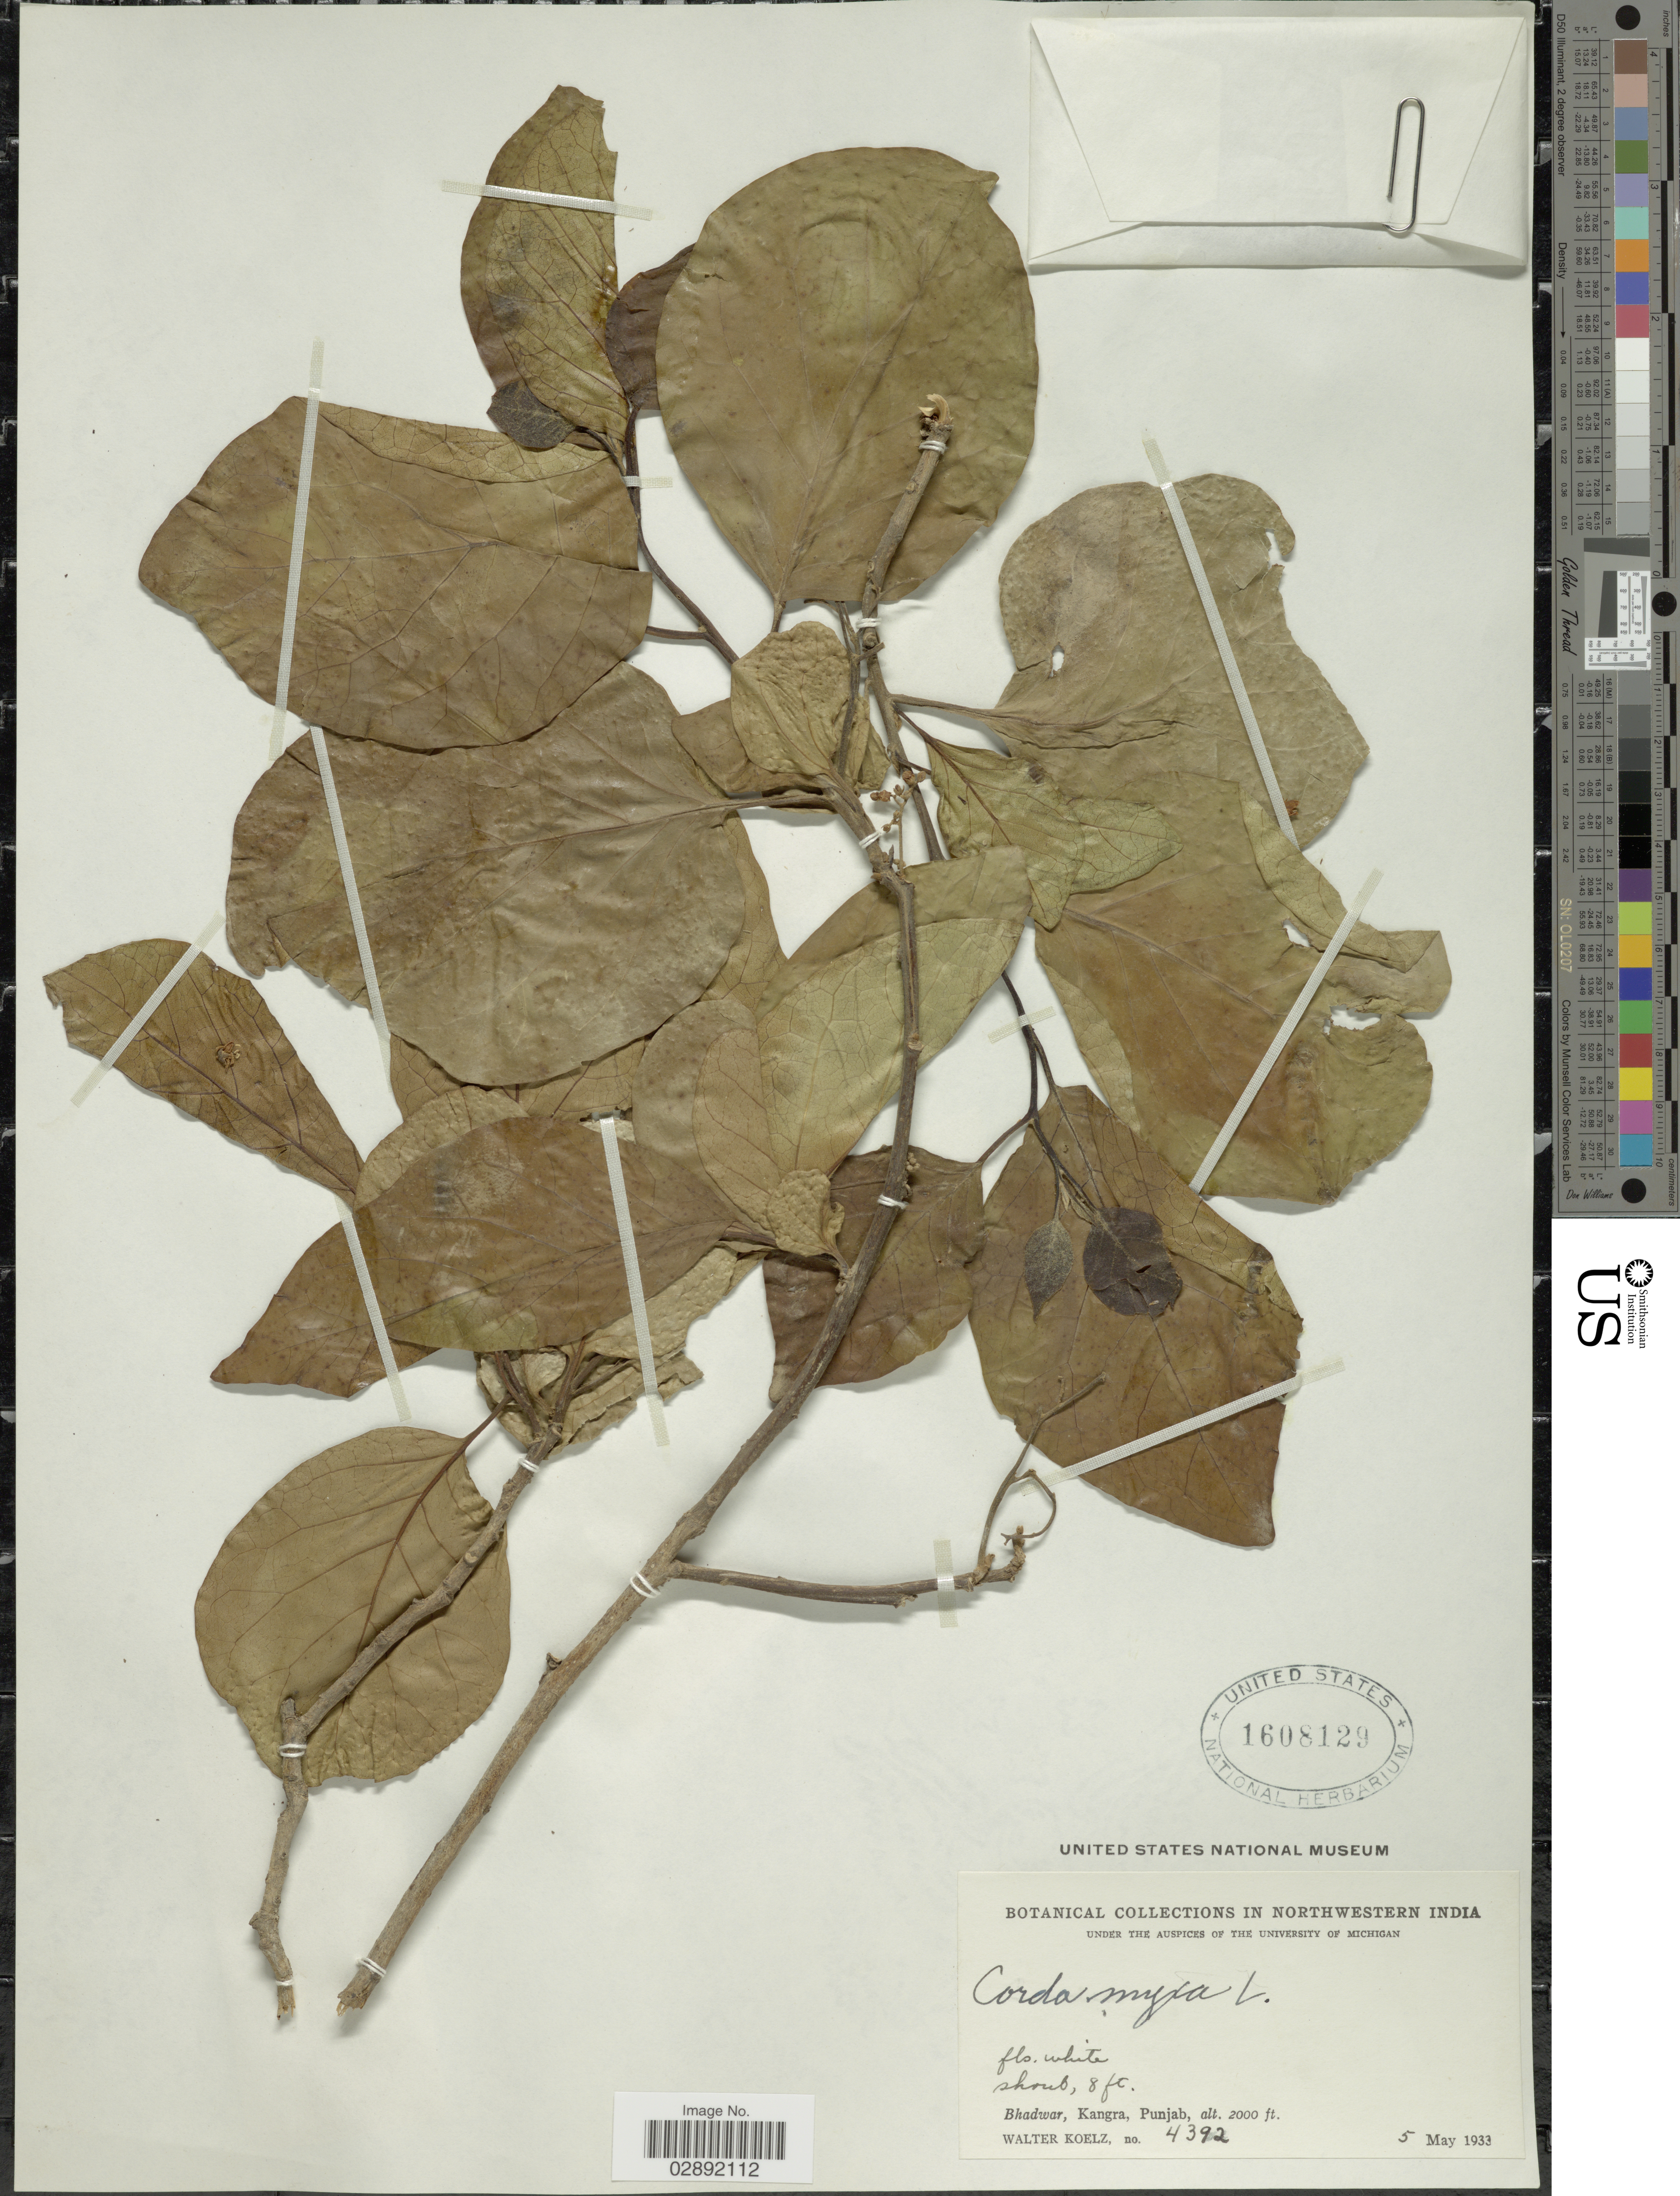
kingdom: Plantae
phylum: Tracheophyta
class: Magnoliopsida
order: Boraginales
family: Cordiaceae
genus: Cordia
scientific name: Cordia dichotoma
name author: G. Forst.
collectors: W. N. Koelz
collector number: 4392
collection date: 1933-05-05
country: India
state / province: Punjab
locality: Northwestern India. Bhadwar, Kangra.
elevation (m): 610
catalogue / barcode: US 1608129